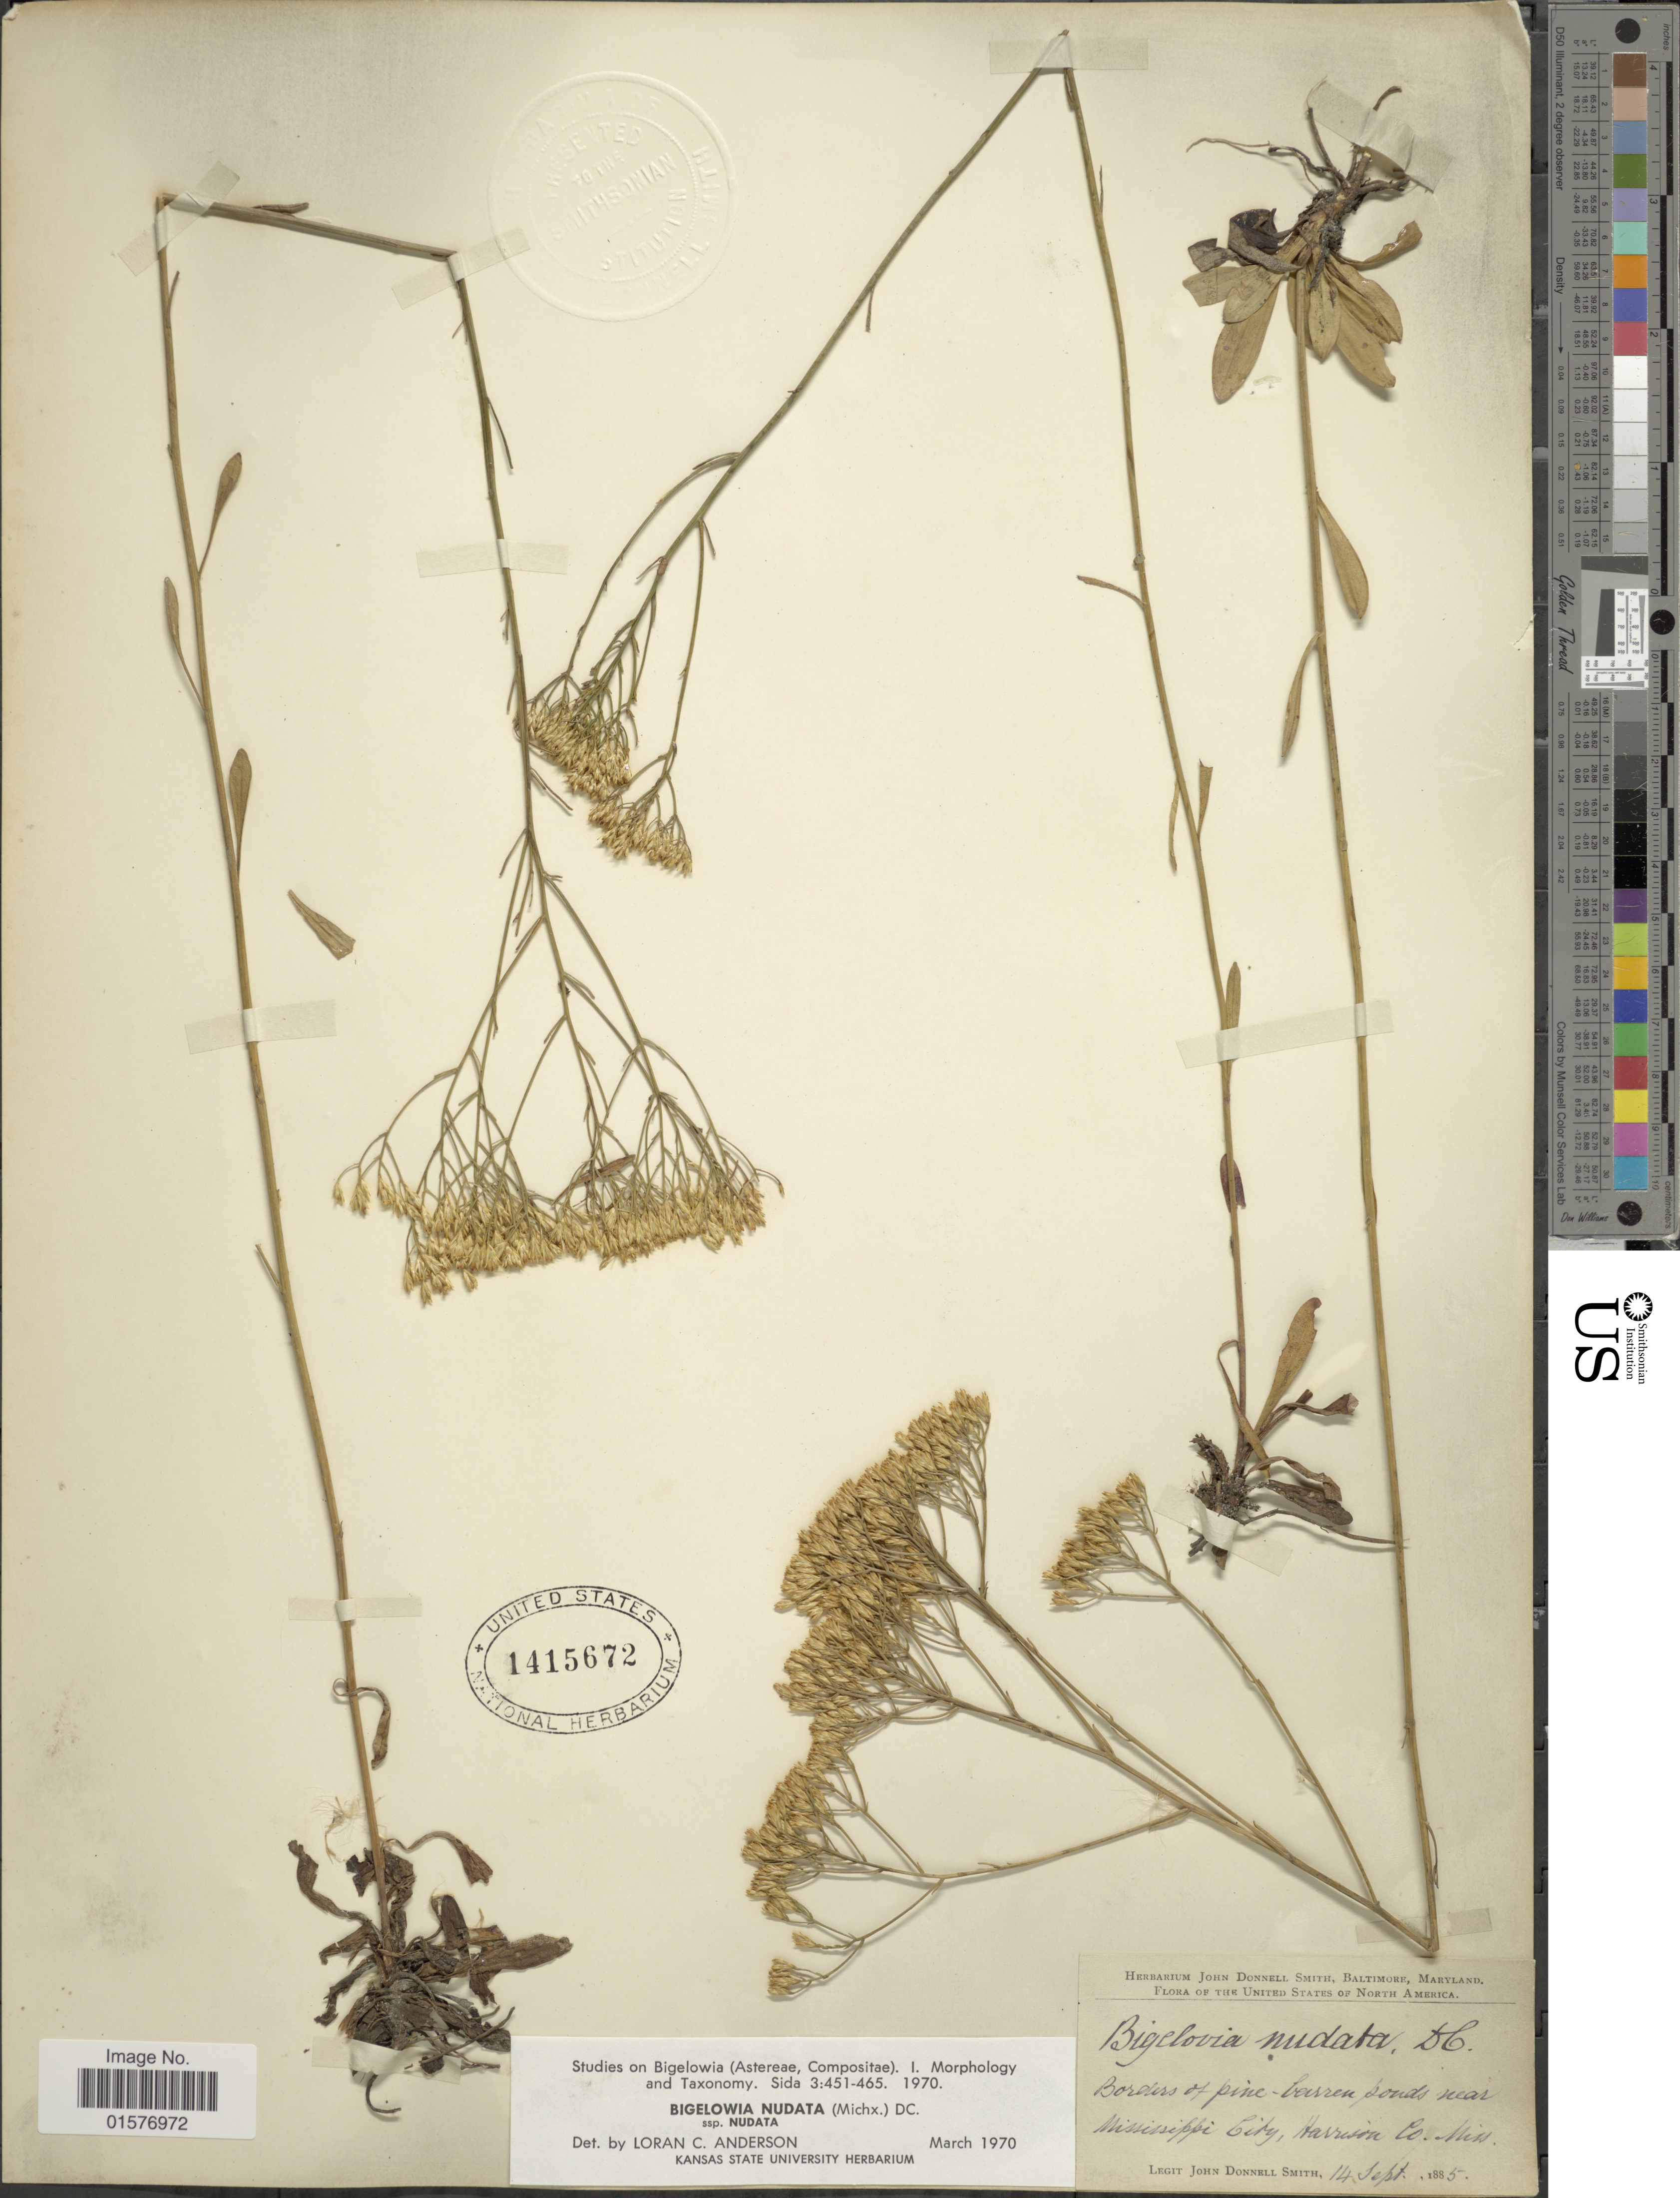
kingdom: Plantae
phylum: Tracheophyta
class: Magnoliopsida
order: Asterales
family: Asteraceae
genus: Bigelowia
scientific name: Bigelowia nudata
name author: (Michx.) DC.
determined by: Urbatsch, Lowell E., Curator (LSU), Louisiana State University (UNITED STATES)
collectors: J. Donnell Smith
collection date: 1885-09-14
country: United States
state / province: Mississippi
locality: Borders of pine-barren ponds near Mississippi City, Harrison Co.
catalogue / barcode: US 1415672